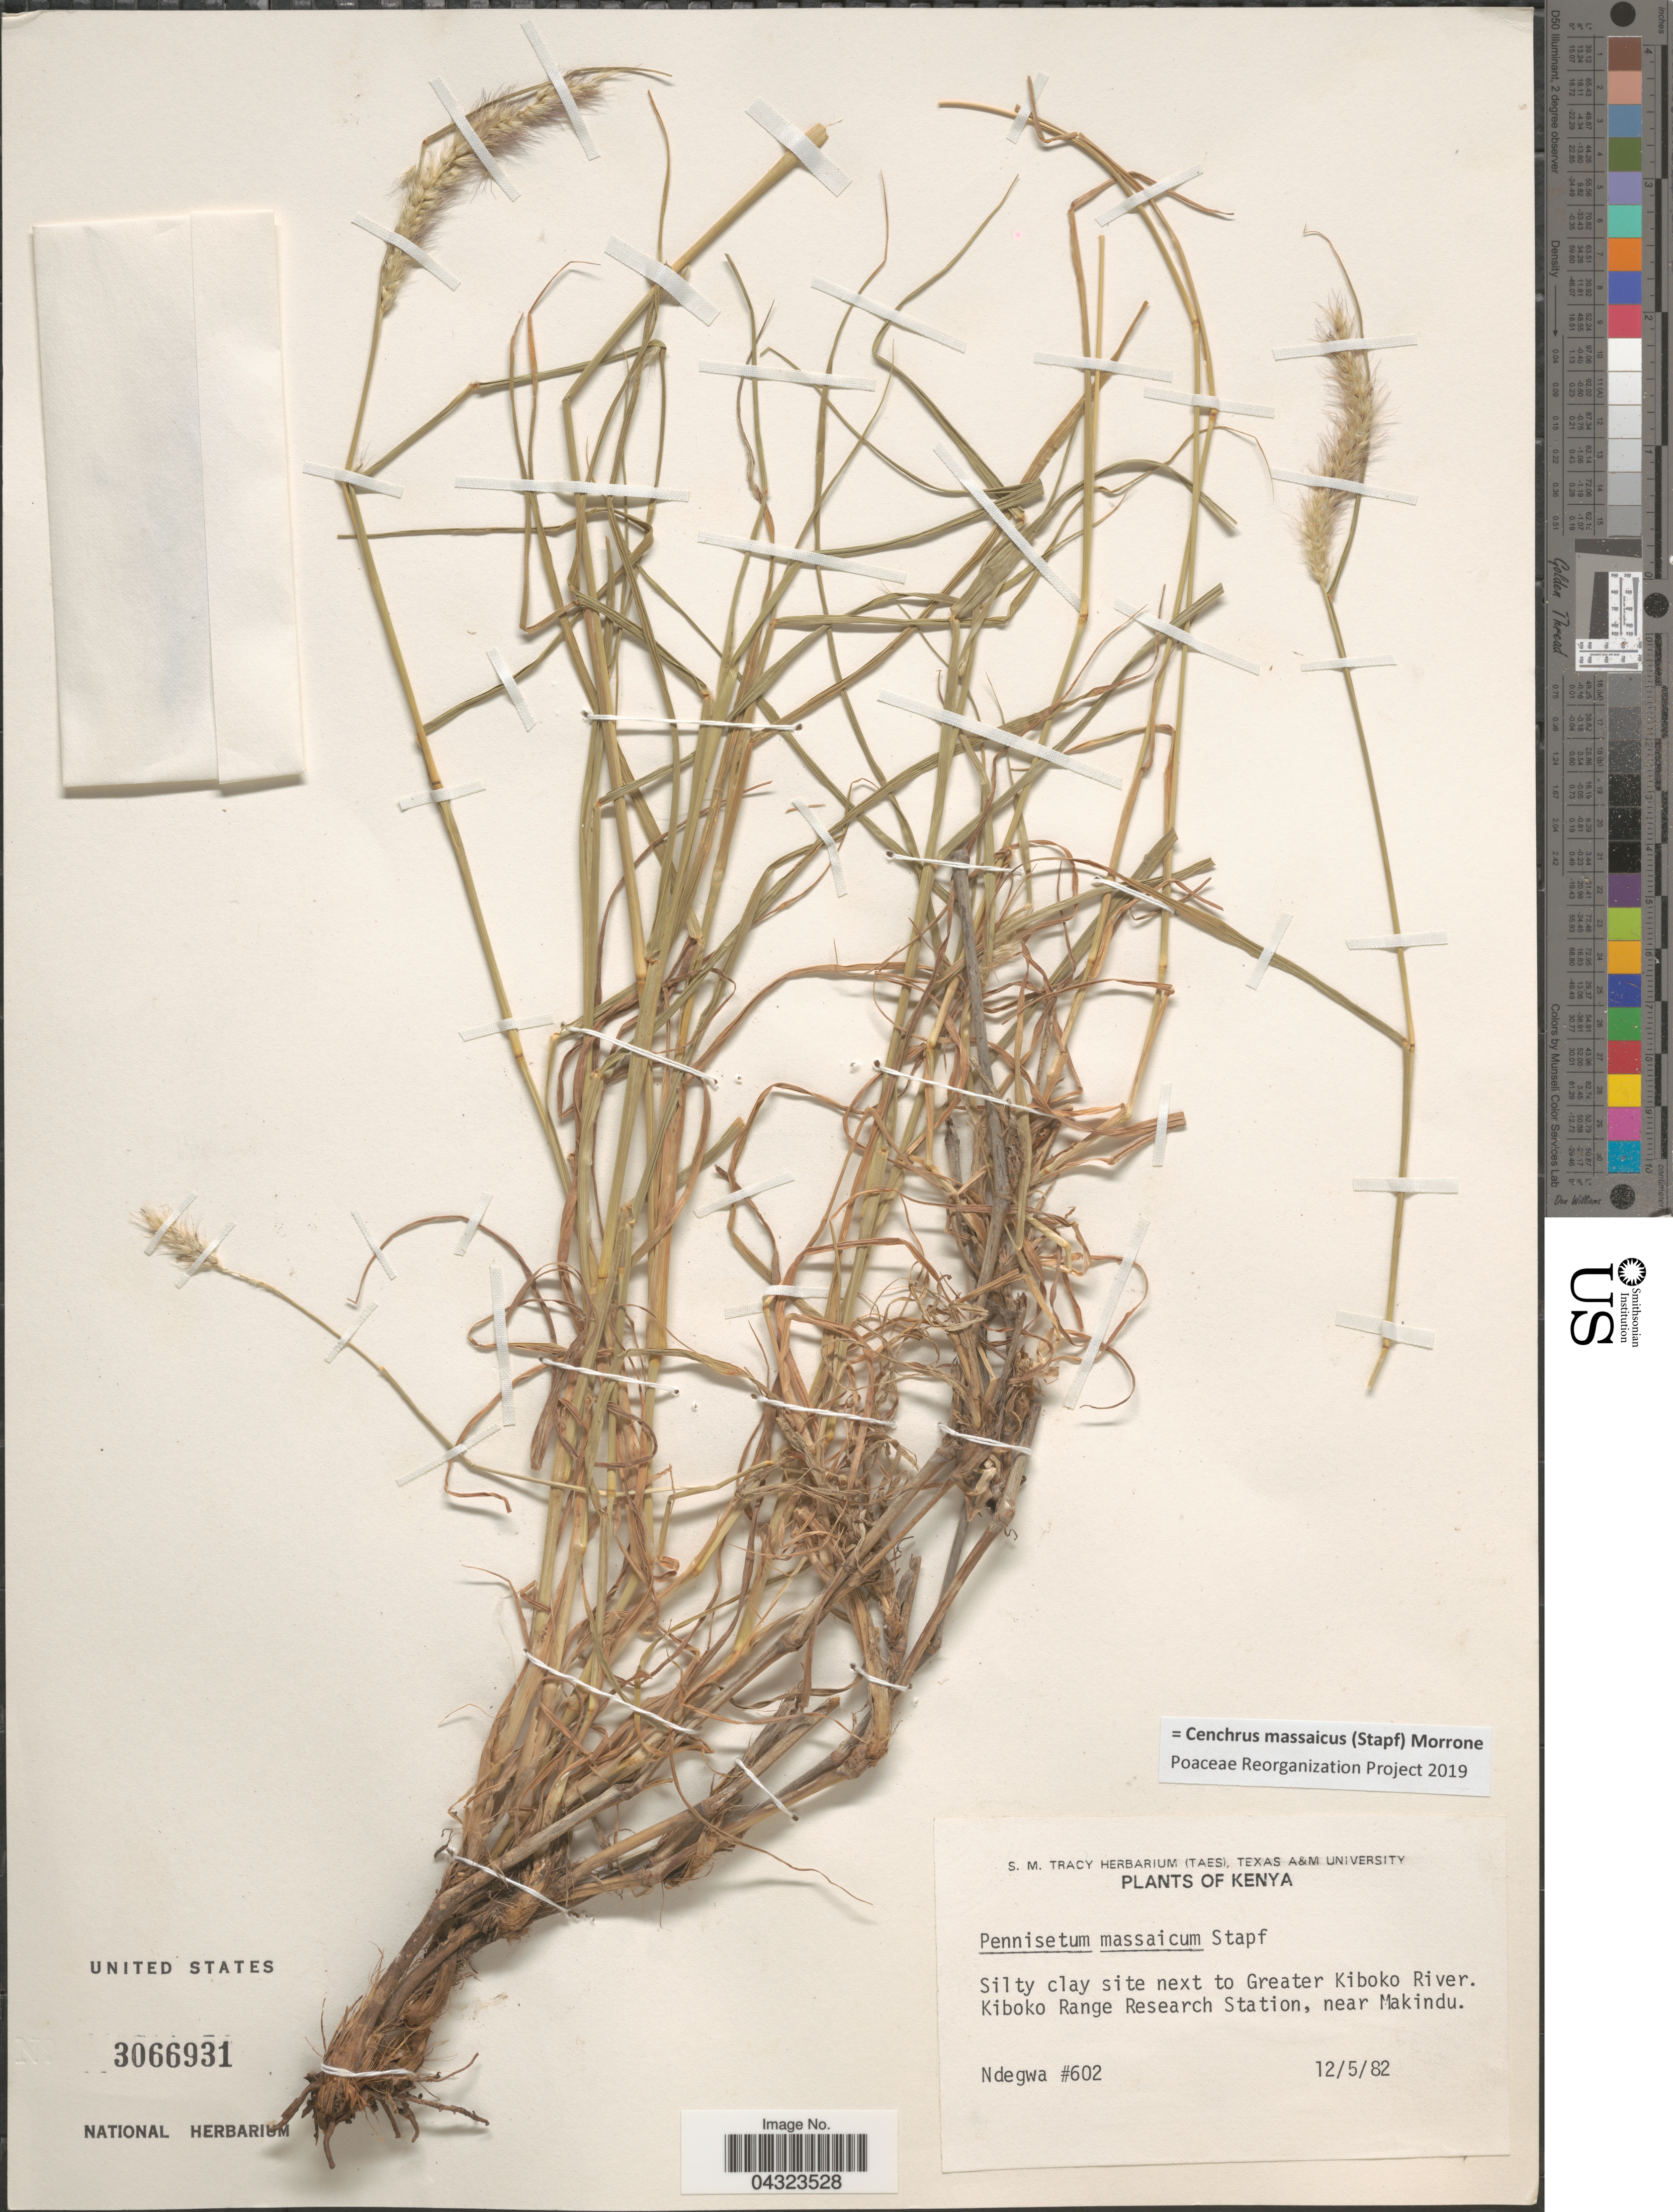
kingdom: Plantae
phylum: Tracheophyta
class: Liliopsida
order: Poales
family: Poaceae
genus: Cenchrus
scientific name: Cenchrus massaicus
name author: (Stapf) Morrone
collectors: -. Ndegwa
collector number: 602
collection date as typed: Transcribed d/m/y: 12/5/82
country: Kenya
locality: Site next to Greater Kiboko River. Kiboko Range Research Station, near Makindu.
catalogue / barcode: US 3066931